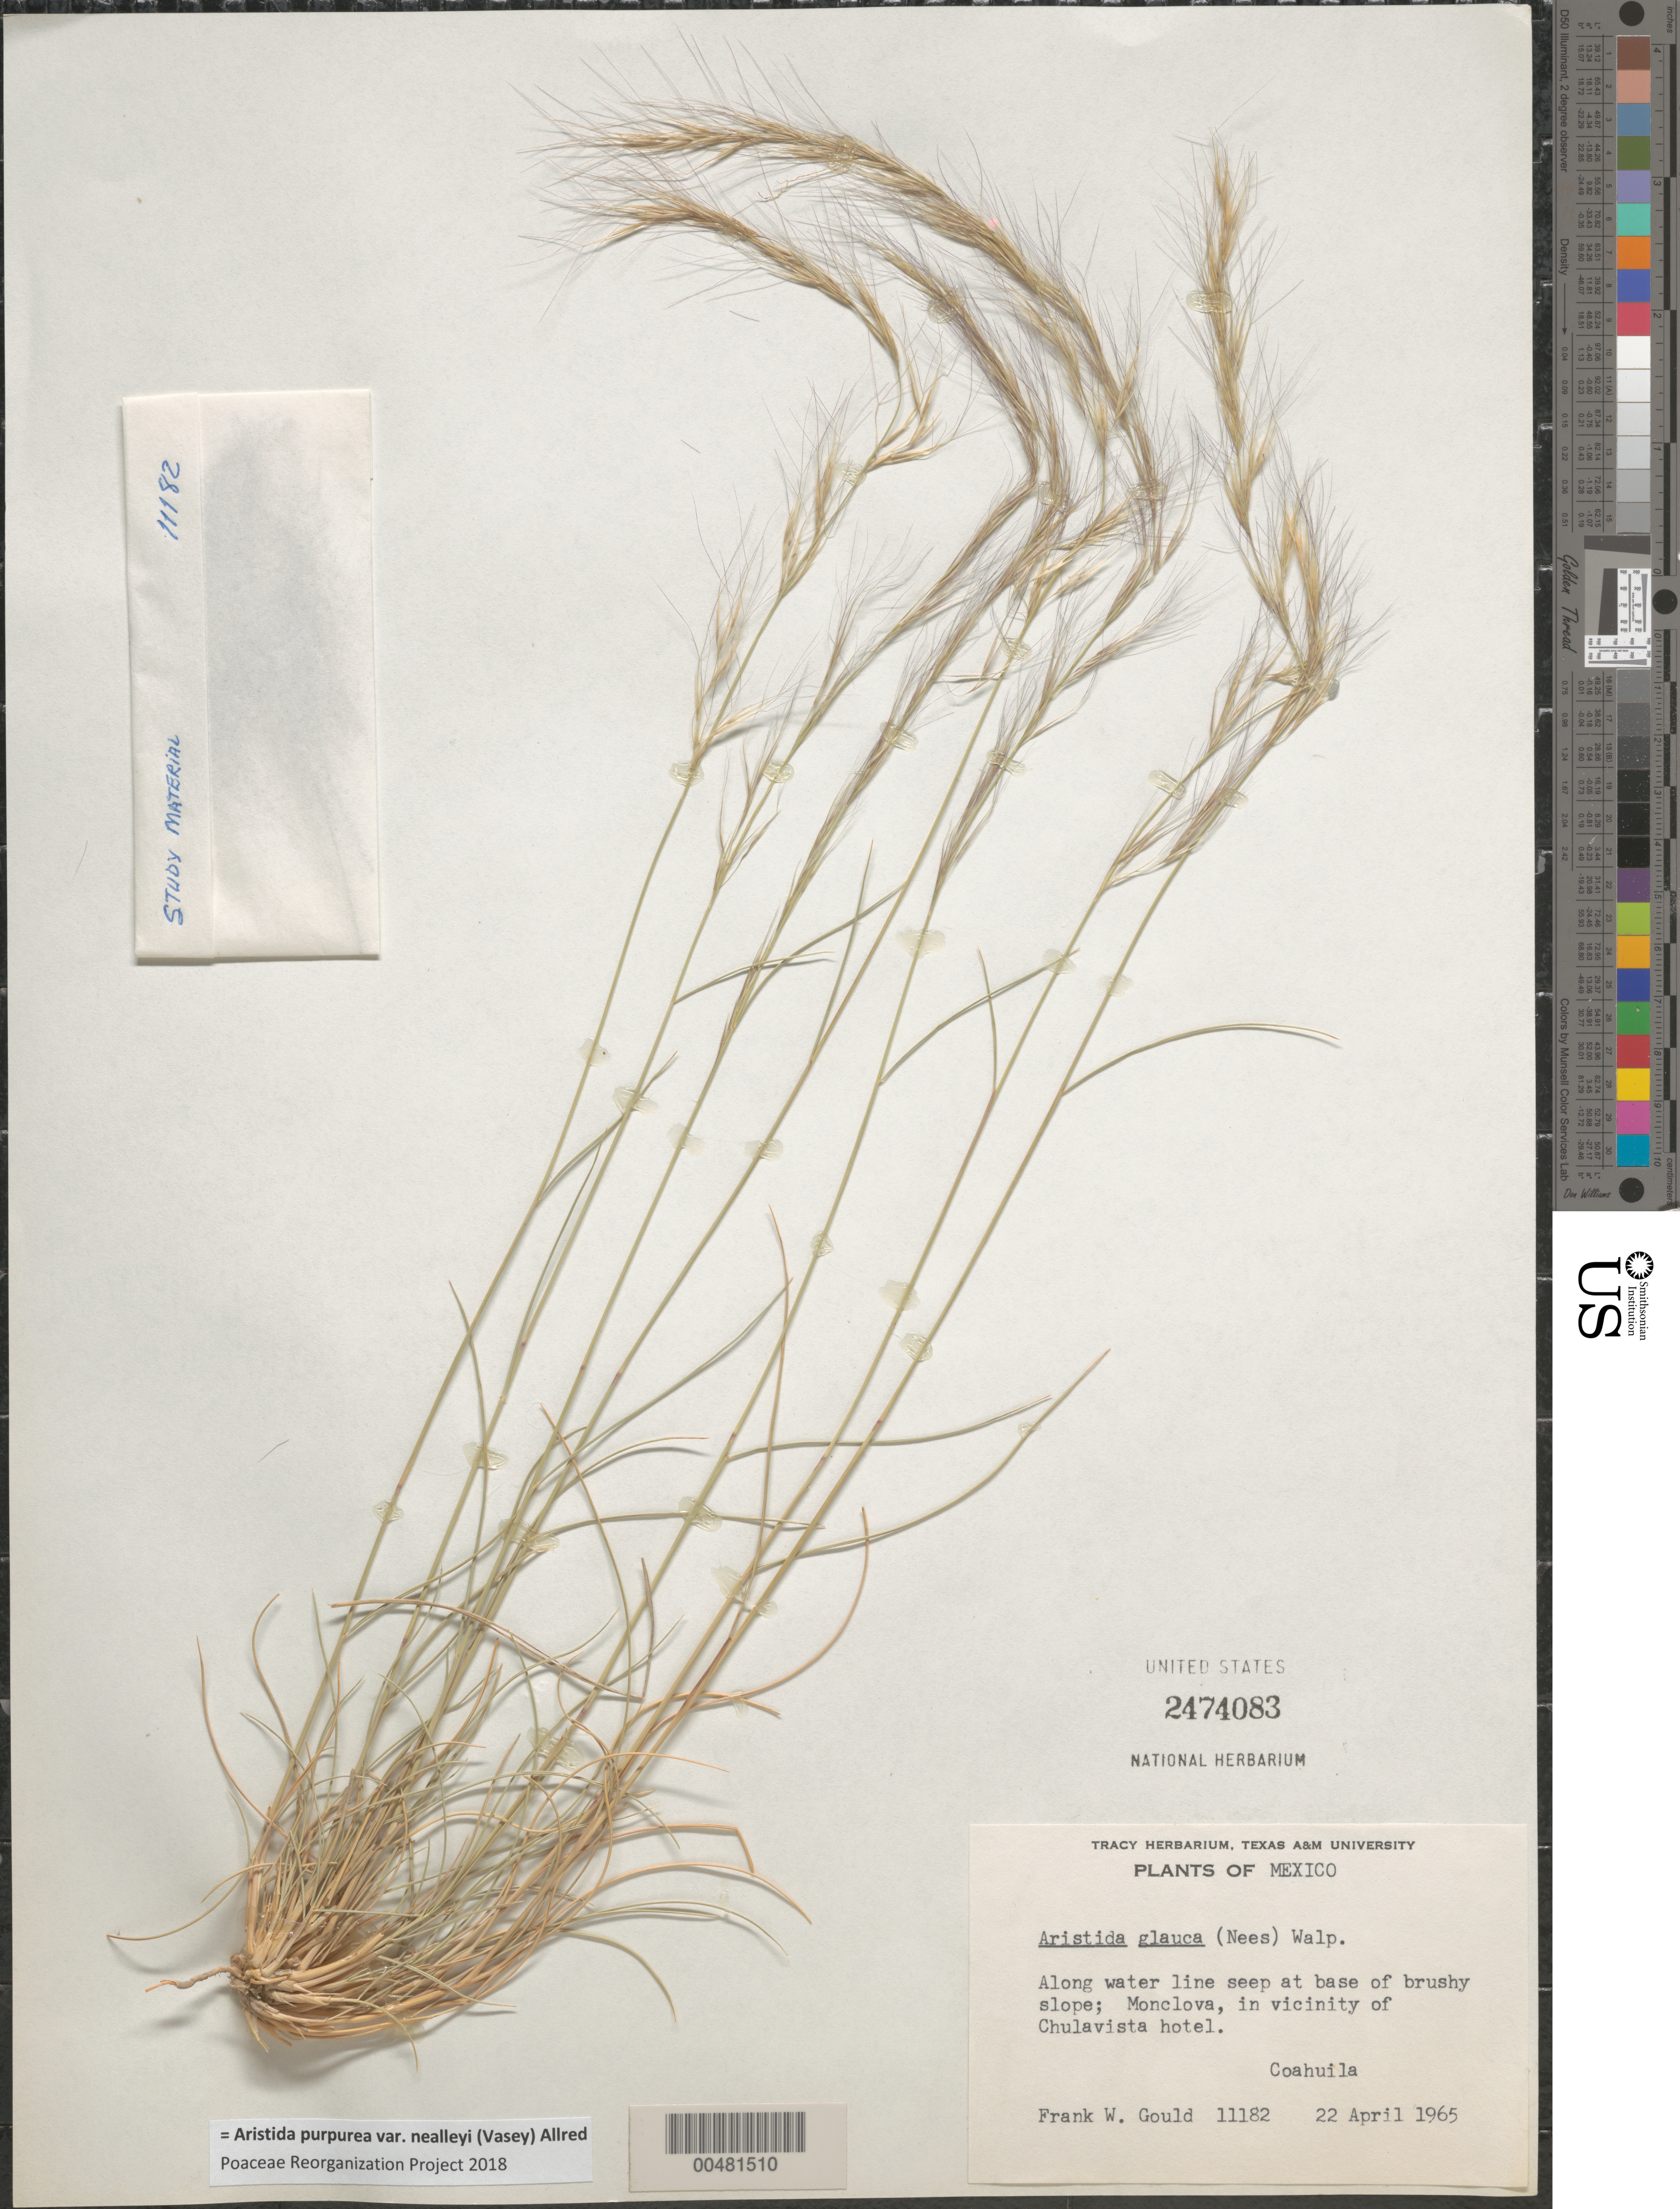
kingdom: Plantae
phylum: Tracheophyta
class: Liliopsida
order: Poales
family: Poaceae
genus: Aristida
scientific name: Aristida purpurea var. nealleyi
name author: (Vasey) Allred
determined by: Poaceae Reorganization Project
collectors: F. W. Gould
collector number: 11182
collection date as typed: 22 Apr 1965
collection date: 1965-04-22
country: Mexico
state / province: Coahuila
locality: Monclova, in vicinity of Chulavista hotel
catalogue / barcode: US 2474083